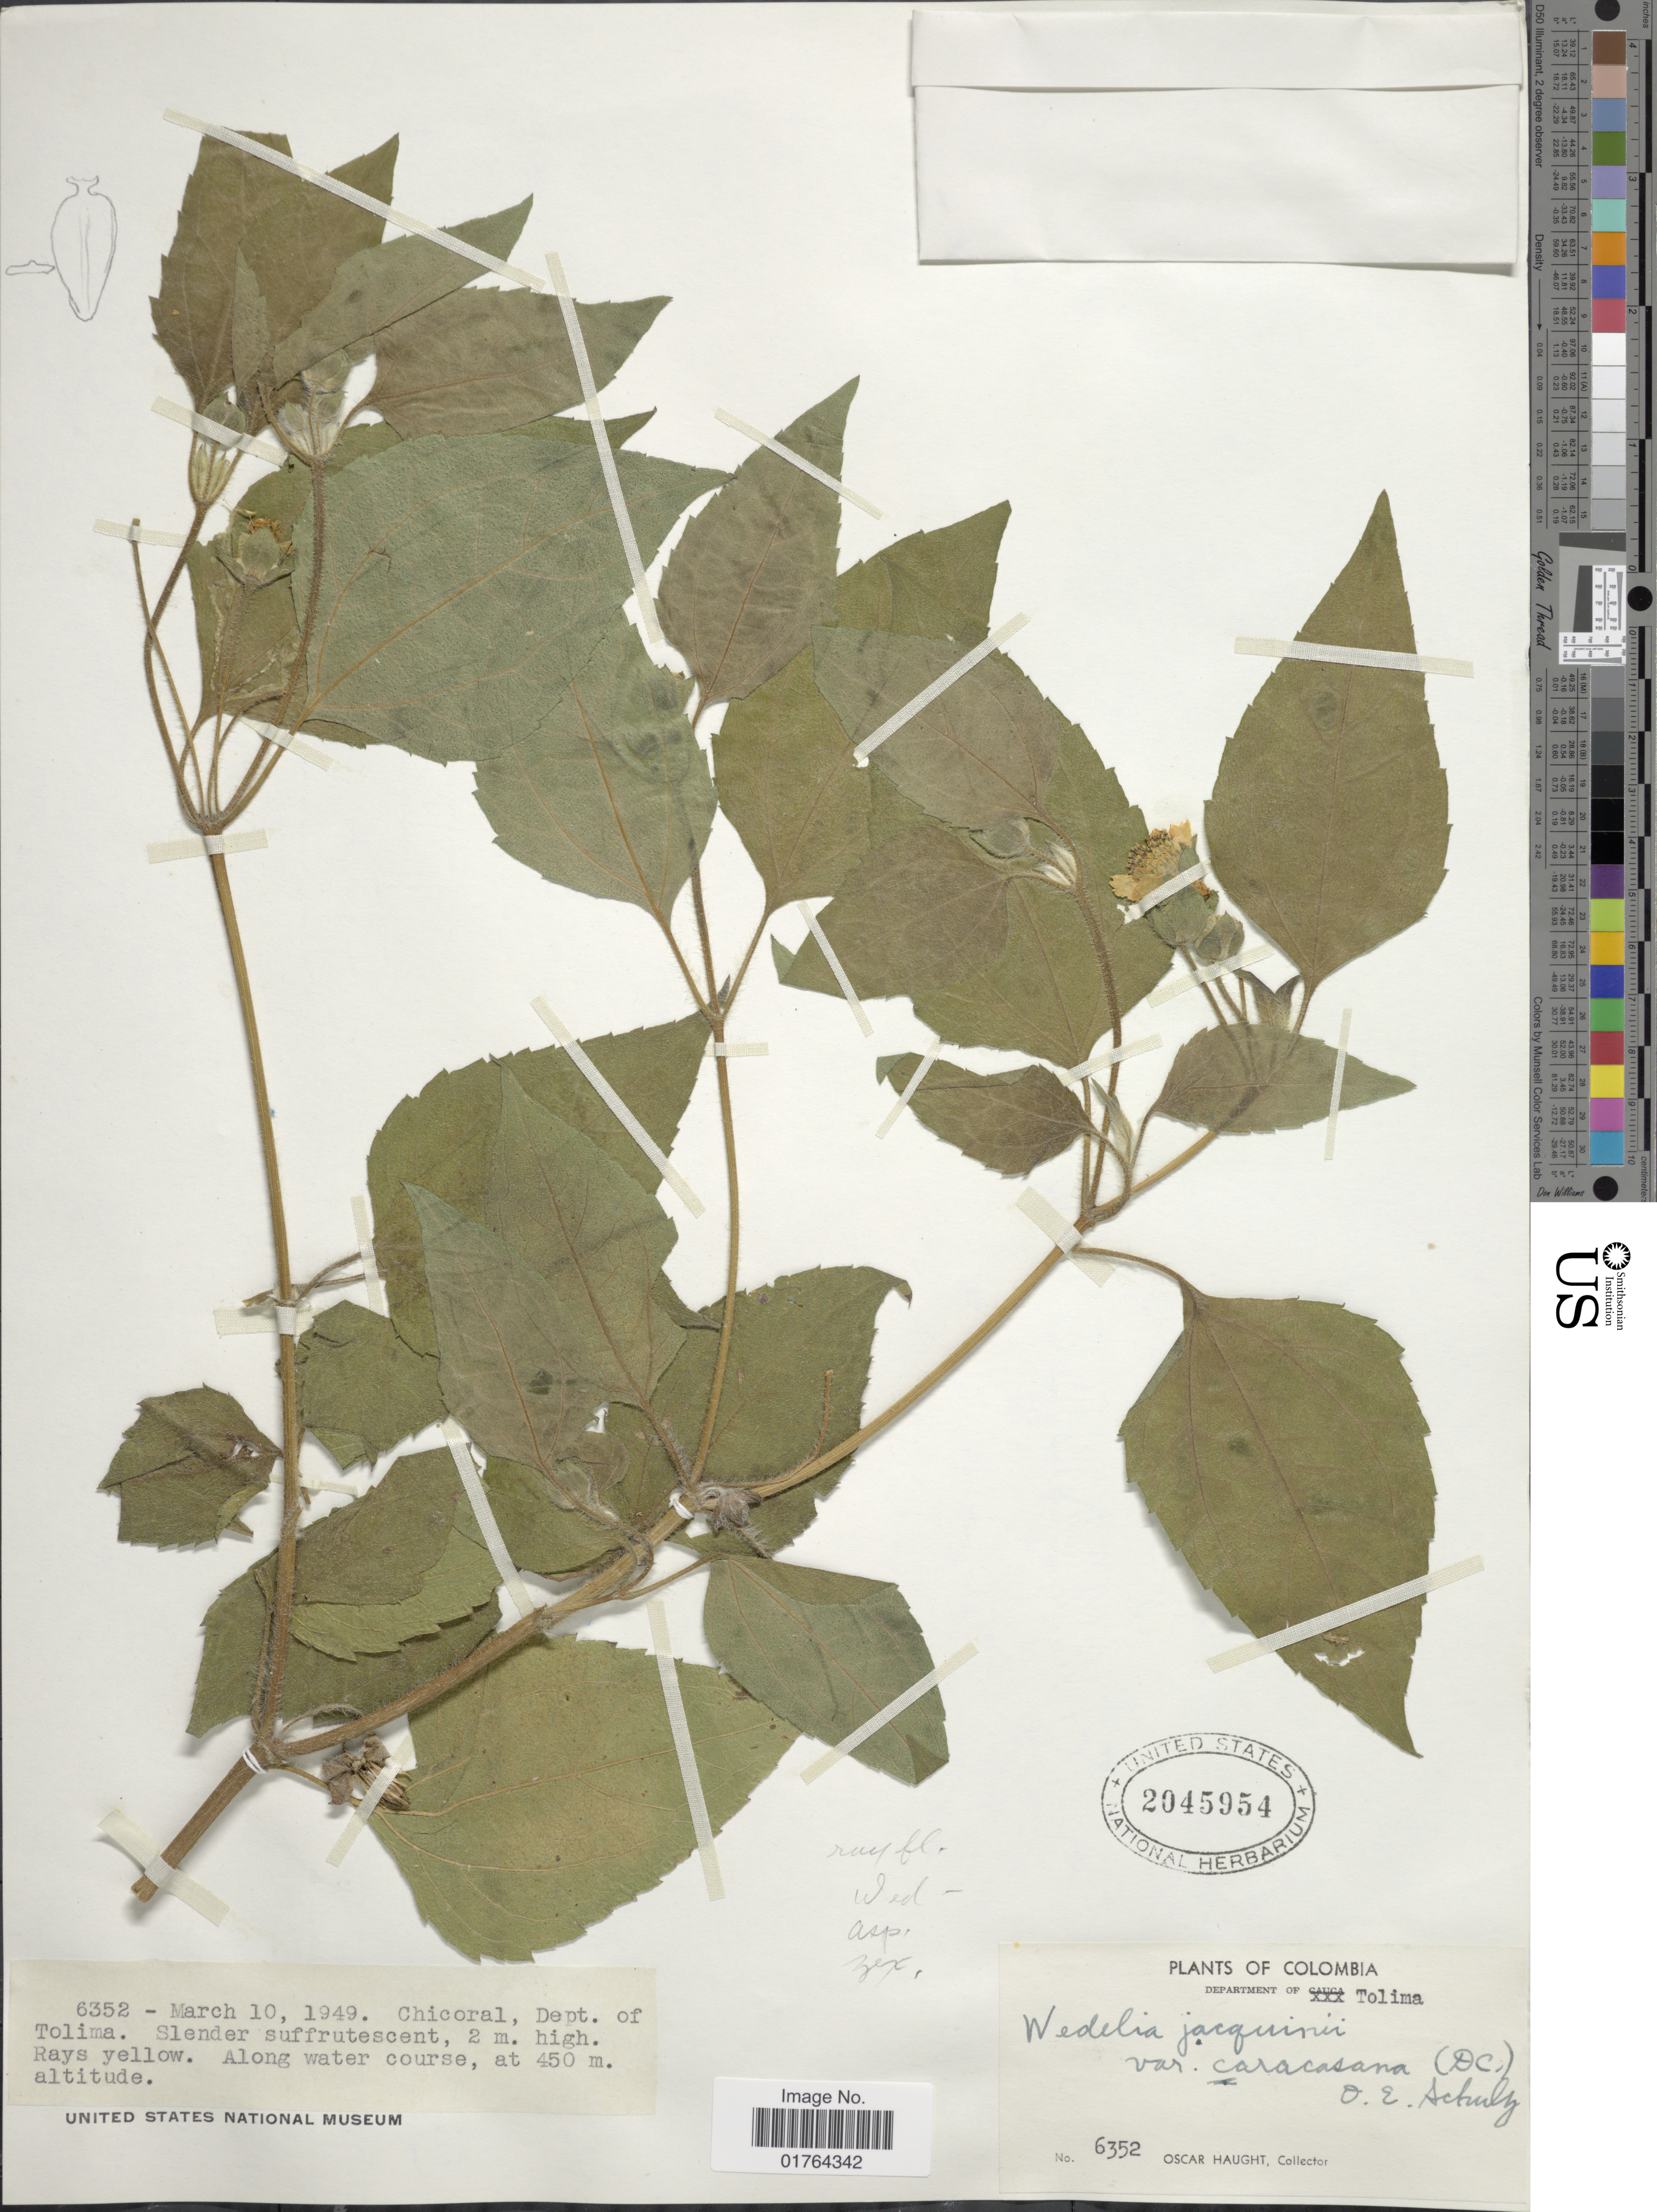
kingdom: Plantae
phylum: Tracheophyta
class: Magnoliopsida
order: Asterales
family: Asteraceae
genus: Wedelia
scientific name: Wedelia calycina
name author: Rich.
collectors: O. L. Haught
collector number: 6352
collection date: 1949-03-10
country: Colombia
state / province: Tolima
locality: Chicoral, Dept. of Tolima, Slender suffrutescent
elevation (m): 450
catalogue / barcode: US 2045954